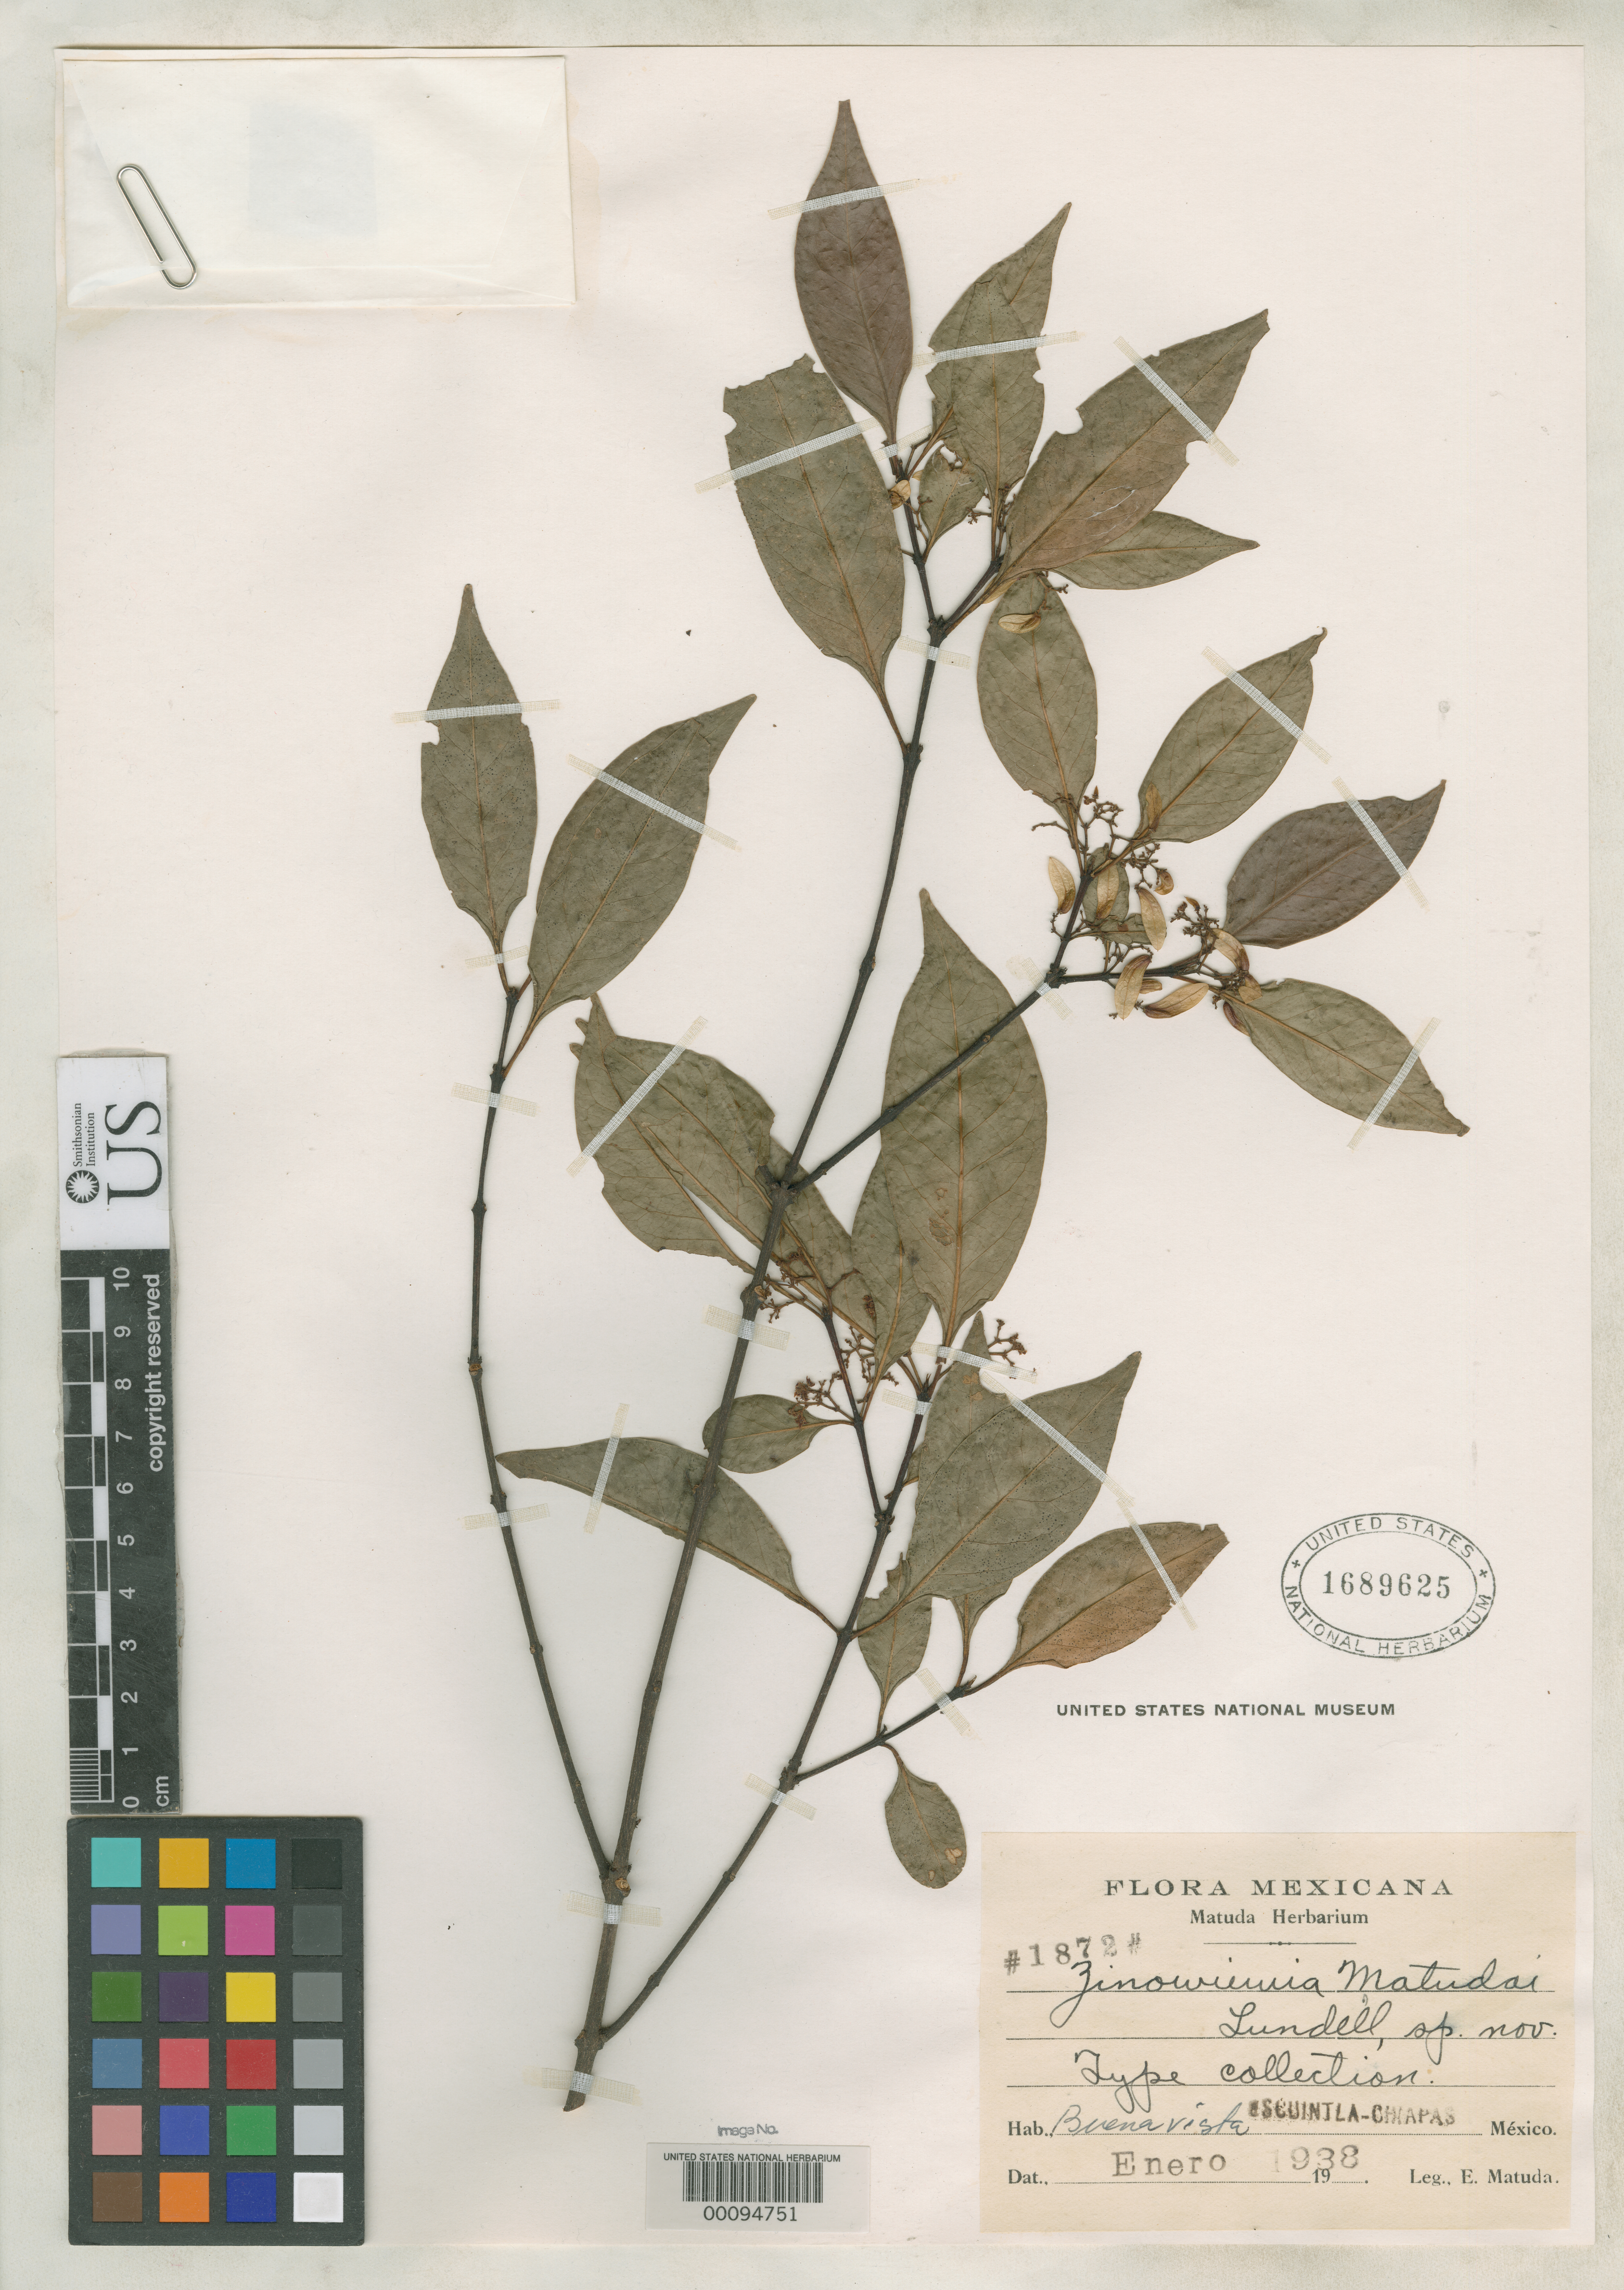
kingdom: Plantae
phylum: Tracheophyta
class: Magnoliopsida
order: Celastrales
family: Celastraceae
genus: Zinowiewia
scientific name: Zinowiewia matudae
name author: Lundell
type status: Isotype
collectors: E. Matuda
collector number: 1872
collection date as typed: Jan 1938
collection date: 1938-01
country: Mexico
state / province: Chiapas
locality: Buenavista, Escuintla.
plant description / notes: Specific epithet published as "matudai".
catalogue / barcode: US 1689625